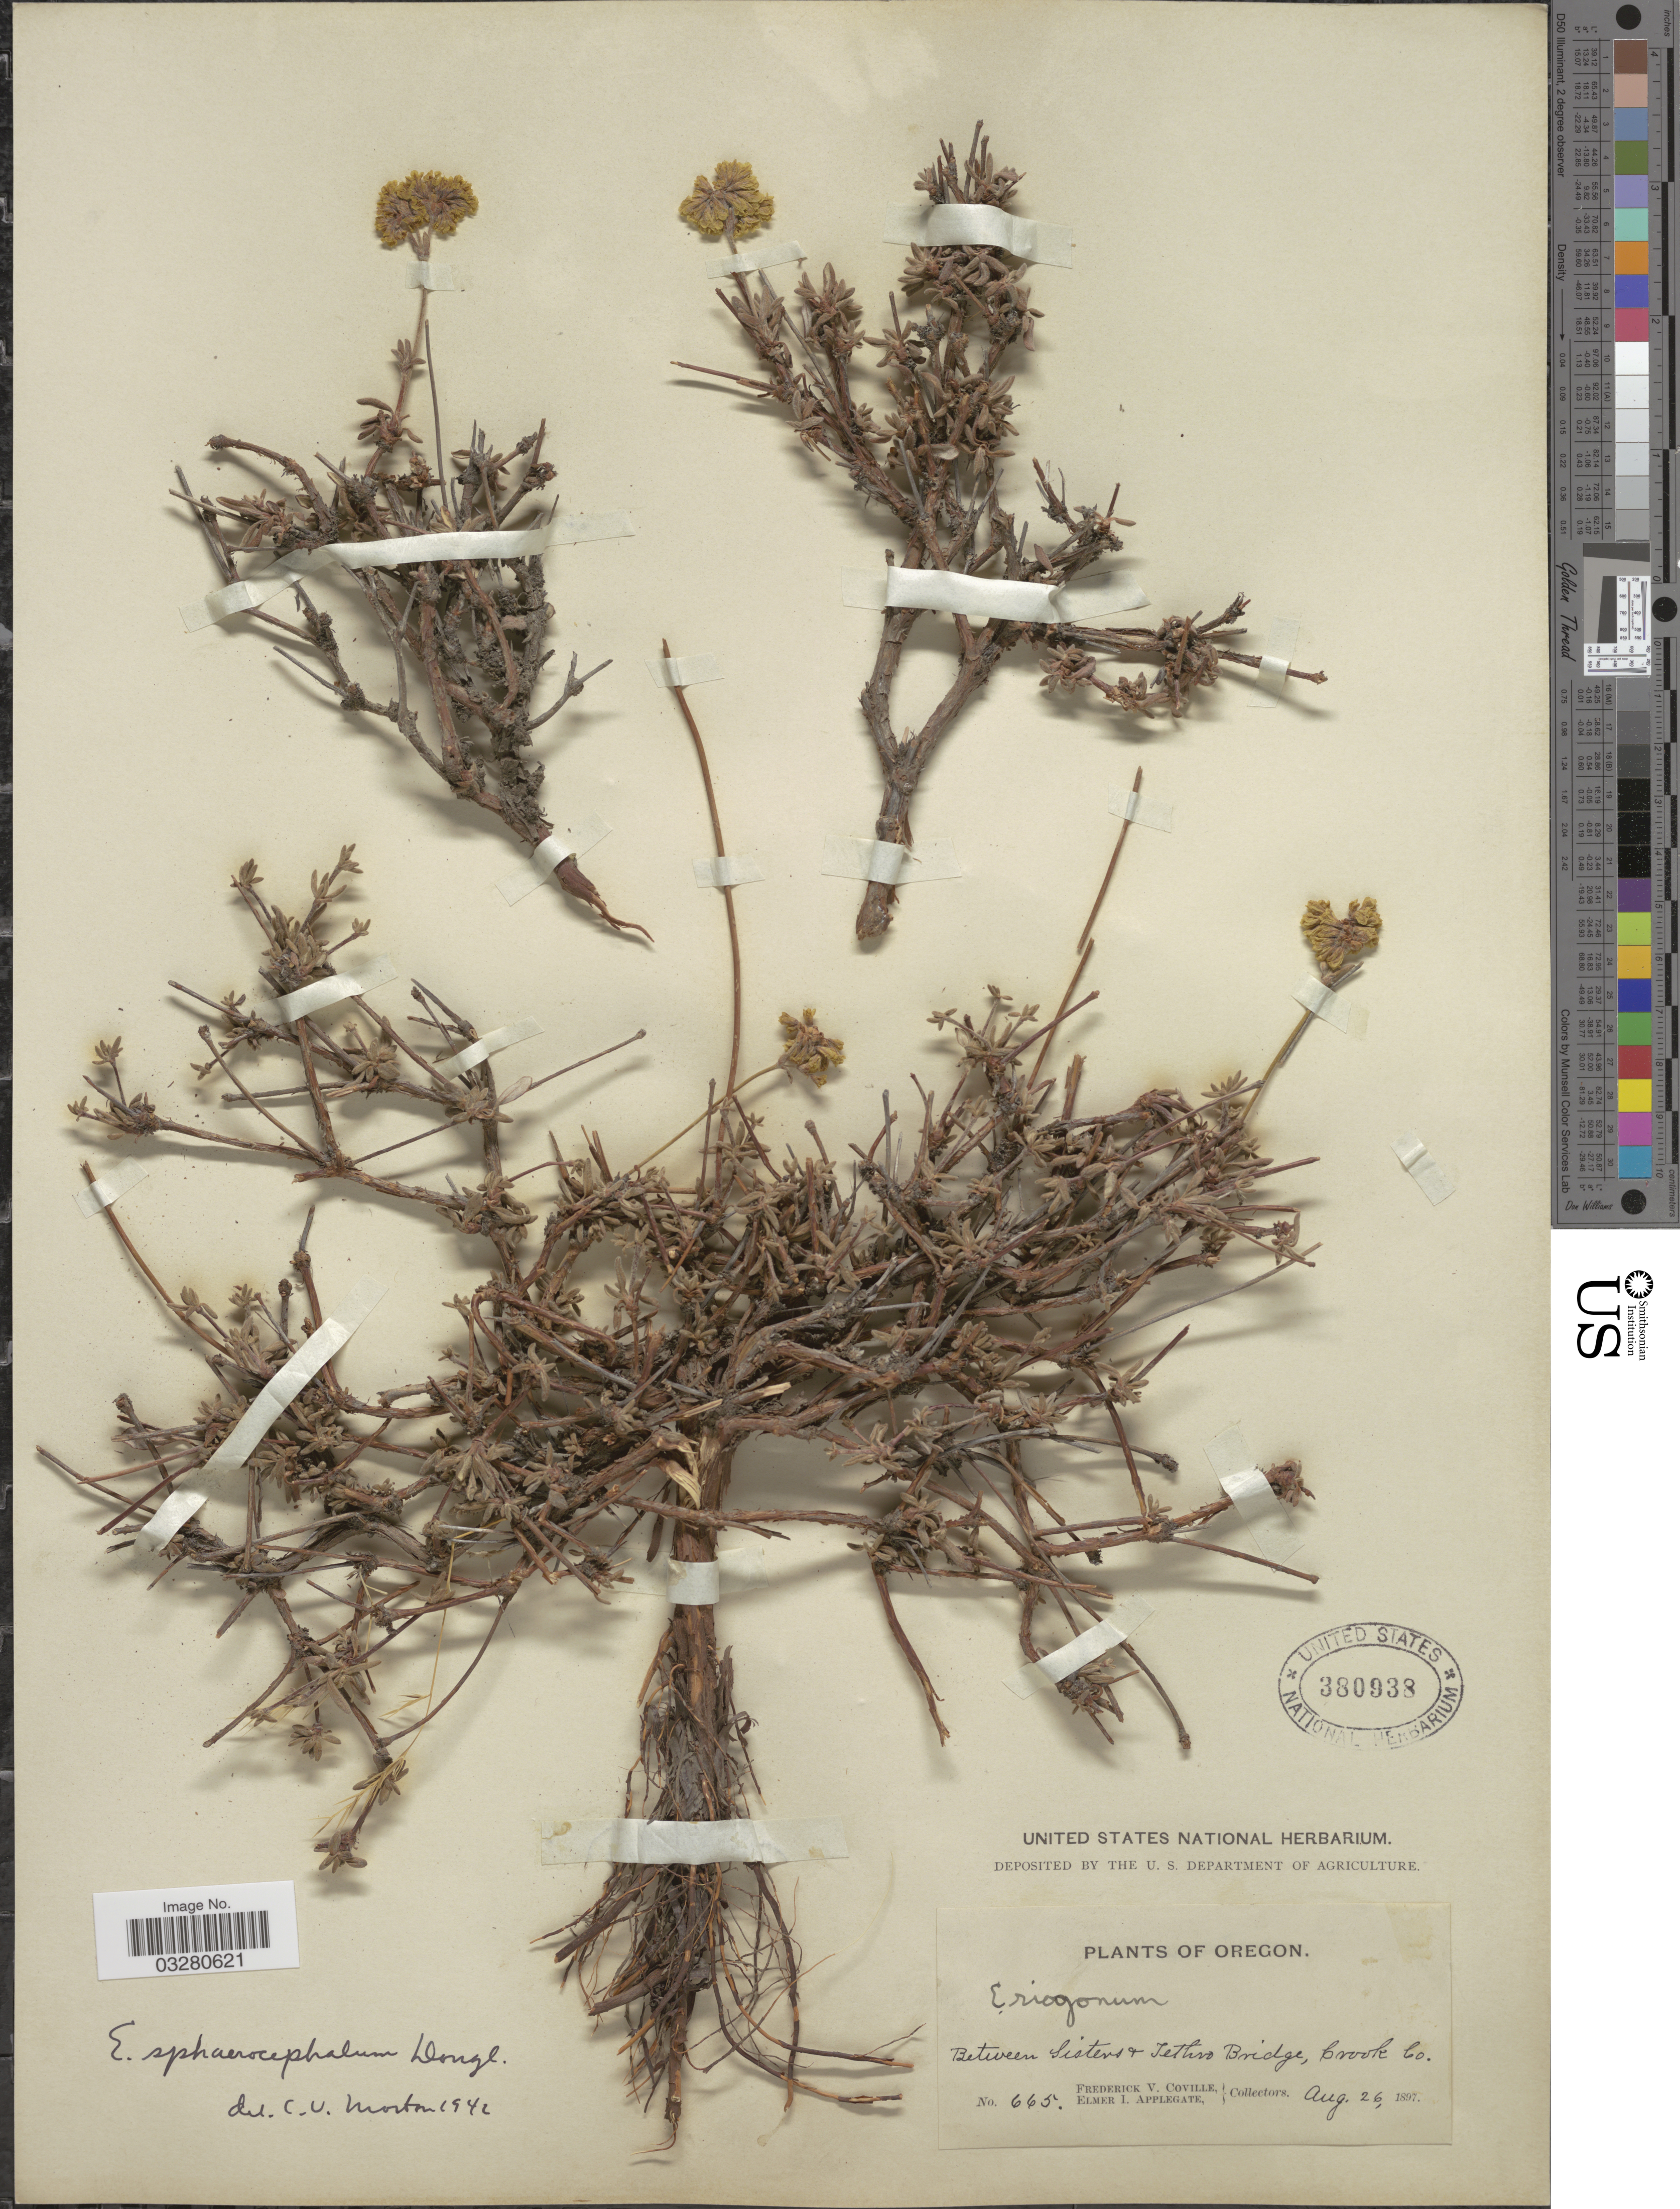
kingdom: Plantae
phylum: Tracheophyta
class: Magnoliopsida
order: Caryophyllales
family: Polygonaceae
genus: Eriogonum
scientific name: Eriogonum sphaerocephalum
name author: Benth. & Douglas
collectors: F. V. Coville & E. I. Applegate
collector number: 665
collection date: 1897-08-26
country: United States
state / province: Oregon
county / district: Crook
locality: Between Sisters & Jethro Bridge, Crook Co.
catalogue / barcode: US 380938